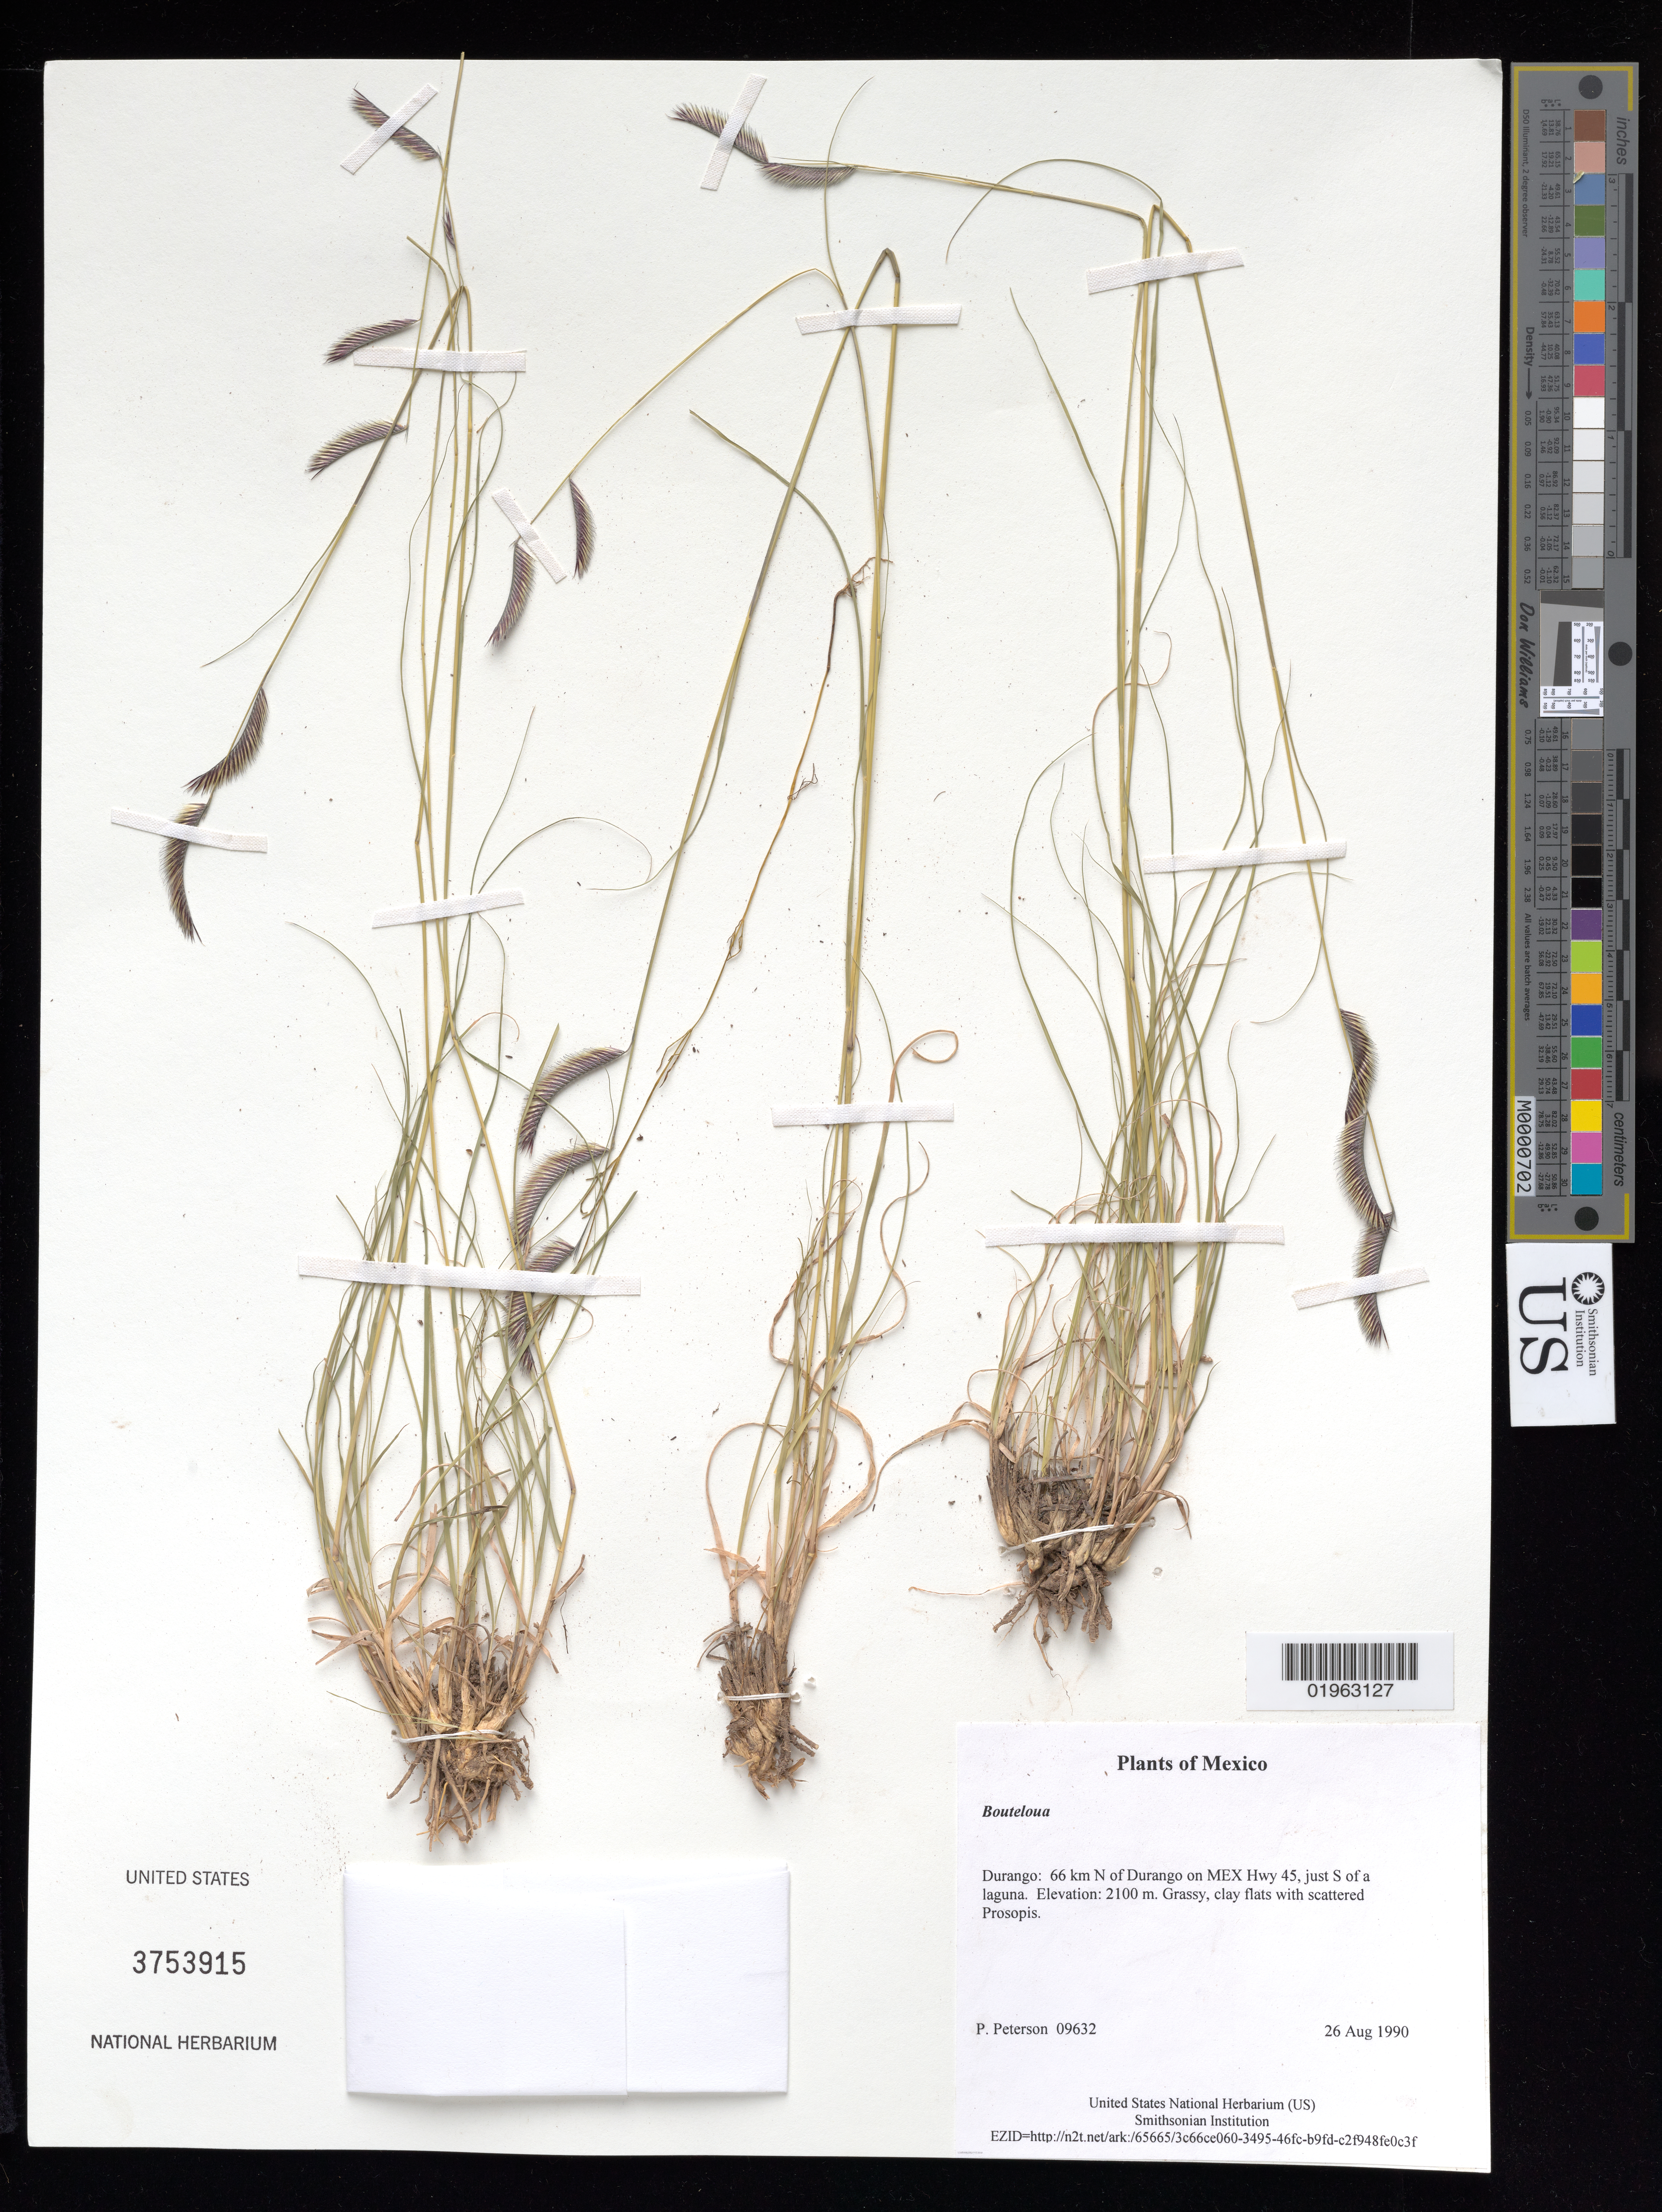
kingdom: Plantae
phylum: Tracheophyta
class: Liliopsida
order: Poales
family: Poaceae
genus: Bouteloua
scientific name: Bouteloua sp.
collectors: P. M. Peterson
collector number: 09632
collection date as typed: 26 Aug 1990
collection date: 1990-08-26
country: Mexico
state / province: Durango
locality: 66 km N of Durango on MEX Hwy 45, just S of a laguna.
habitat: Grassy, clay flats with scattered Prosopis.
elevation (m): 2100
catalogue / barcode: US 3753915